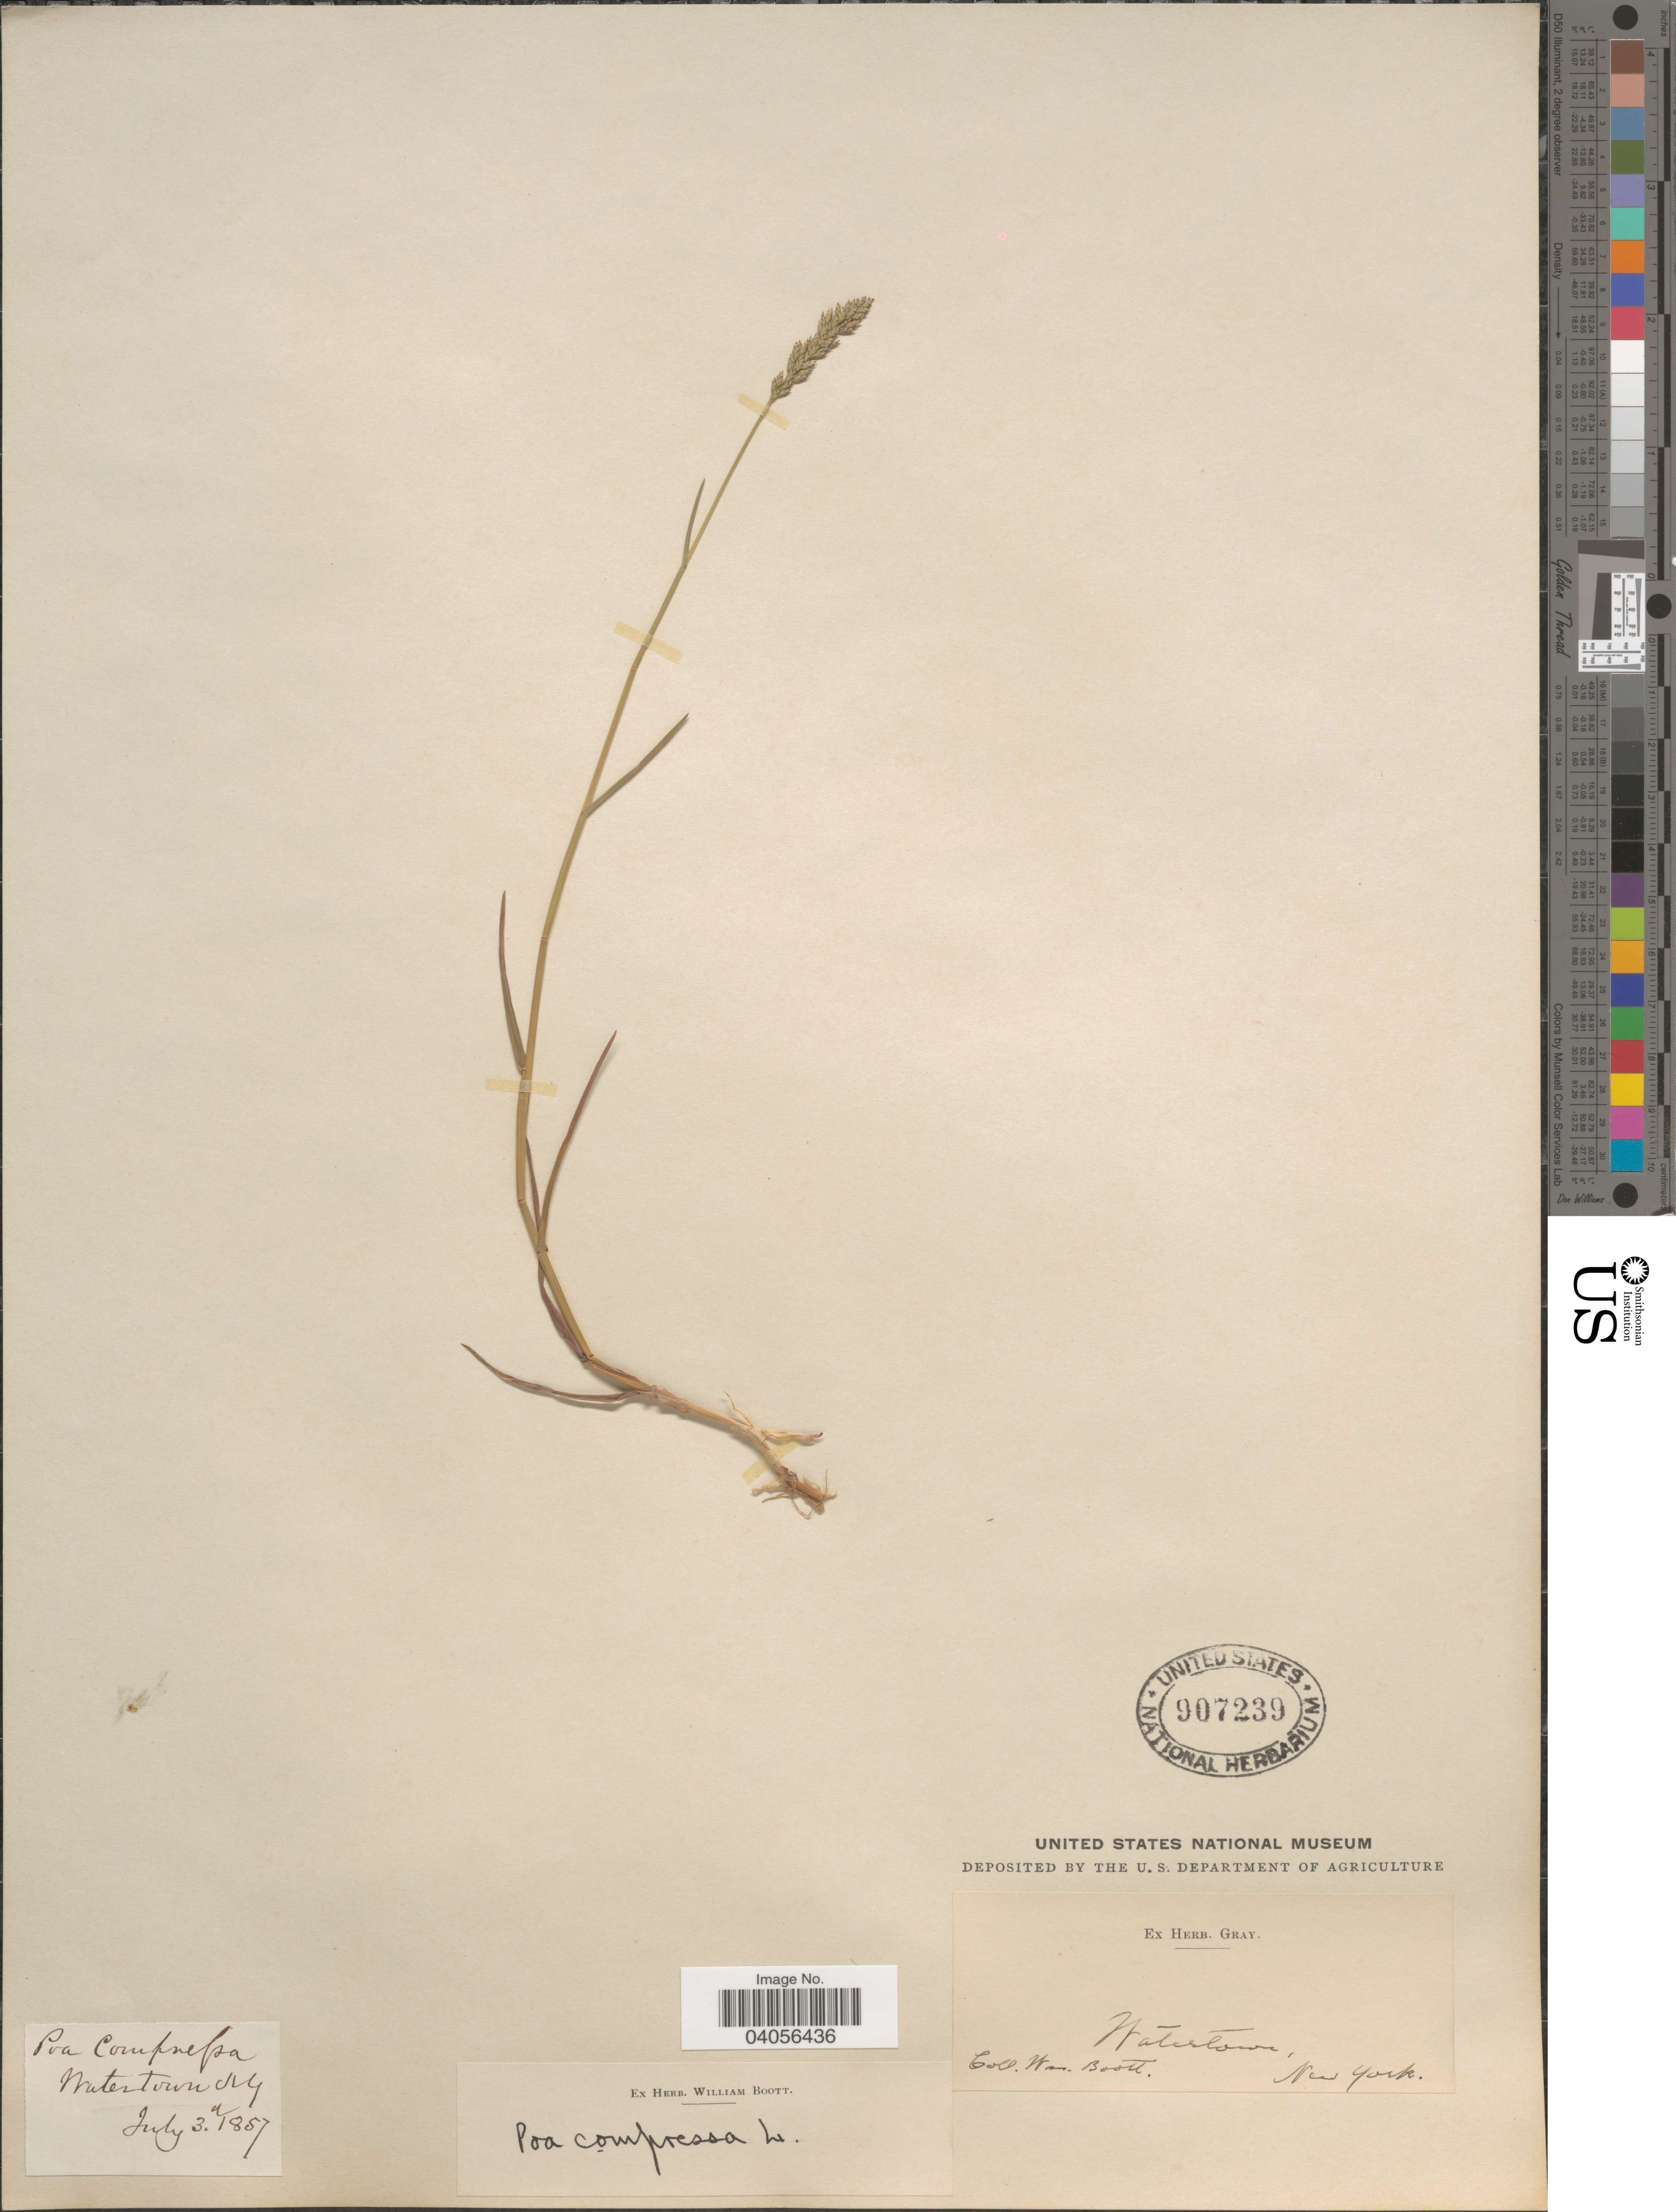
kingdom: Plantae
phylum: Tracheophyta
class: Liliopsida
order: Poales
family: Poaceae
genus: Poa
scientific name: Poa compressa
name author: L.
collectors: W. Boott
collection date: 1857-07-03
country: United States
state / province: New York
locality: Watertown.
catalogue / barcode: US 907239